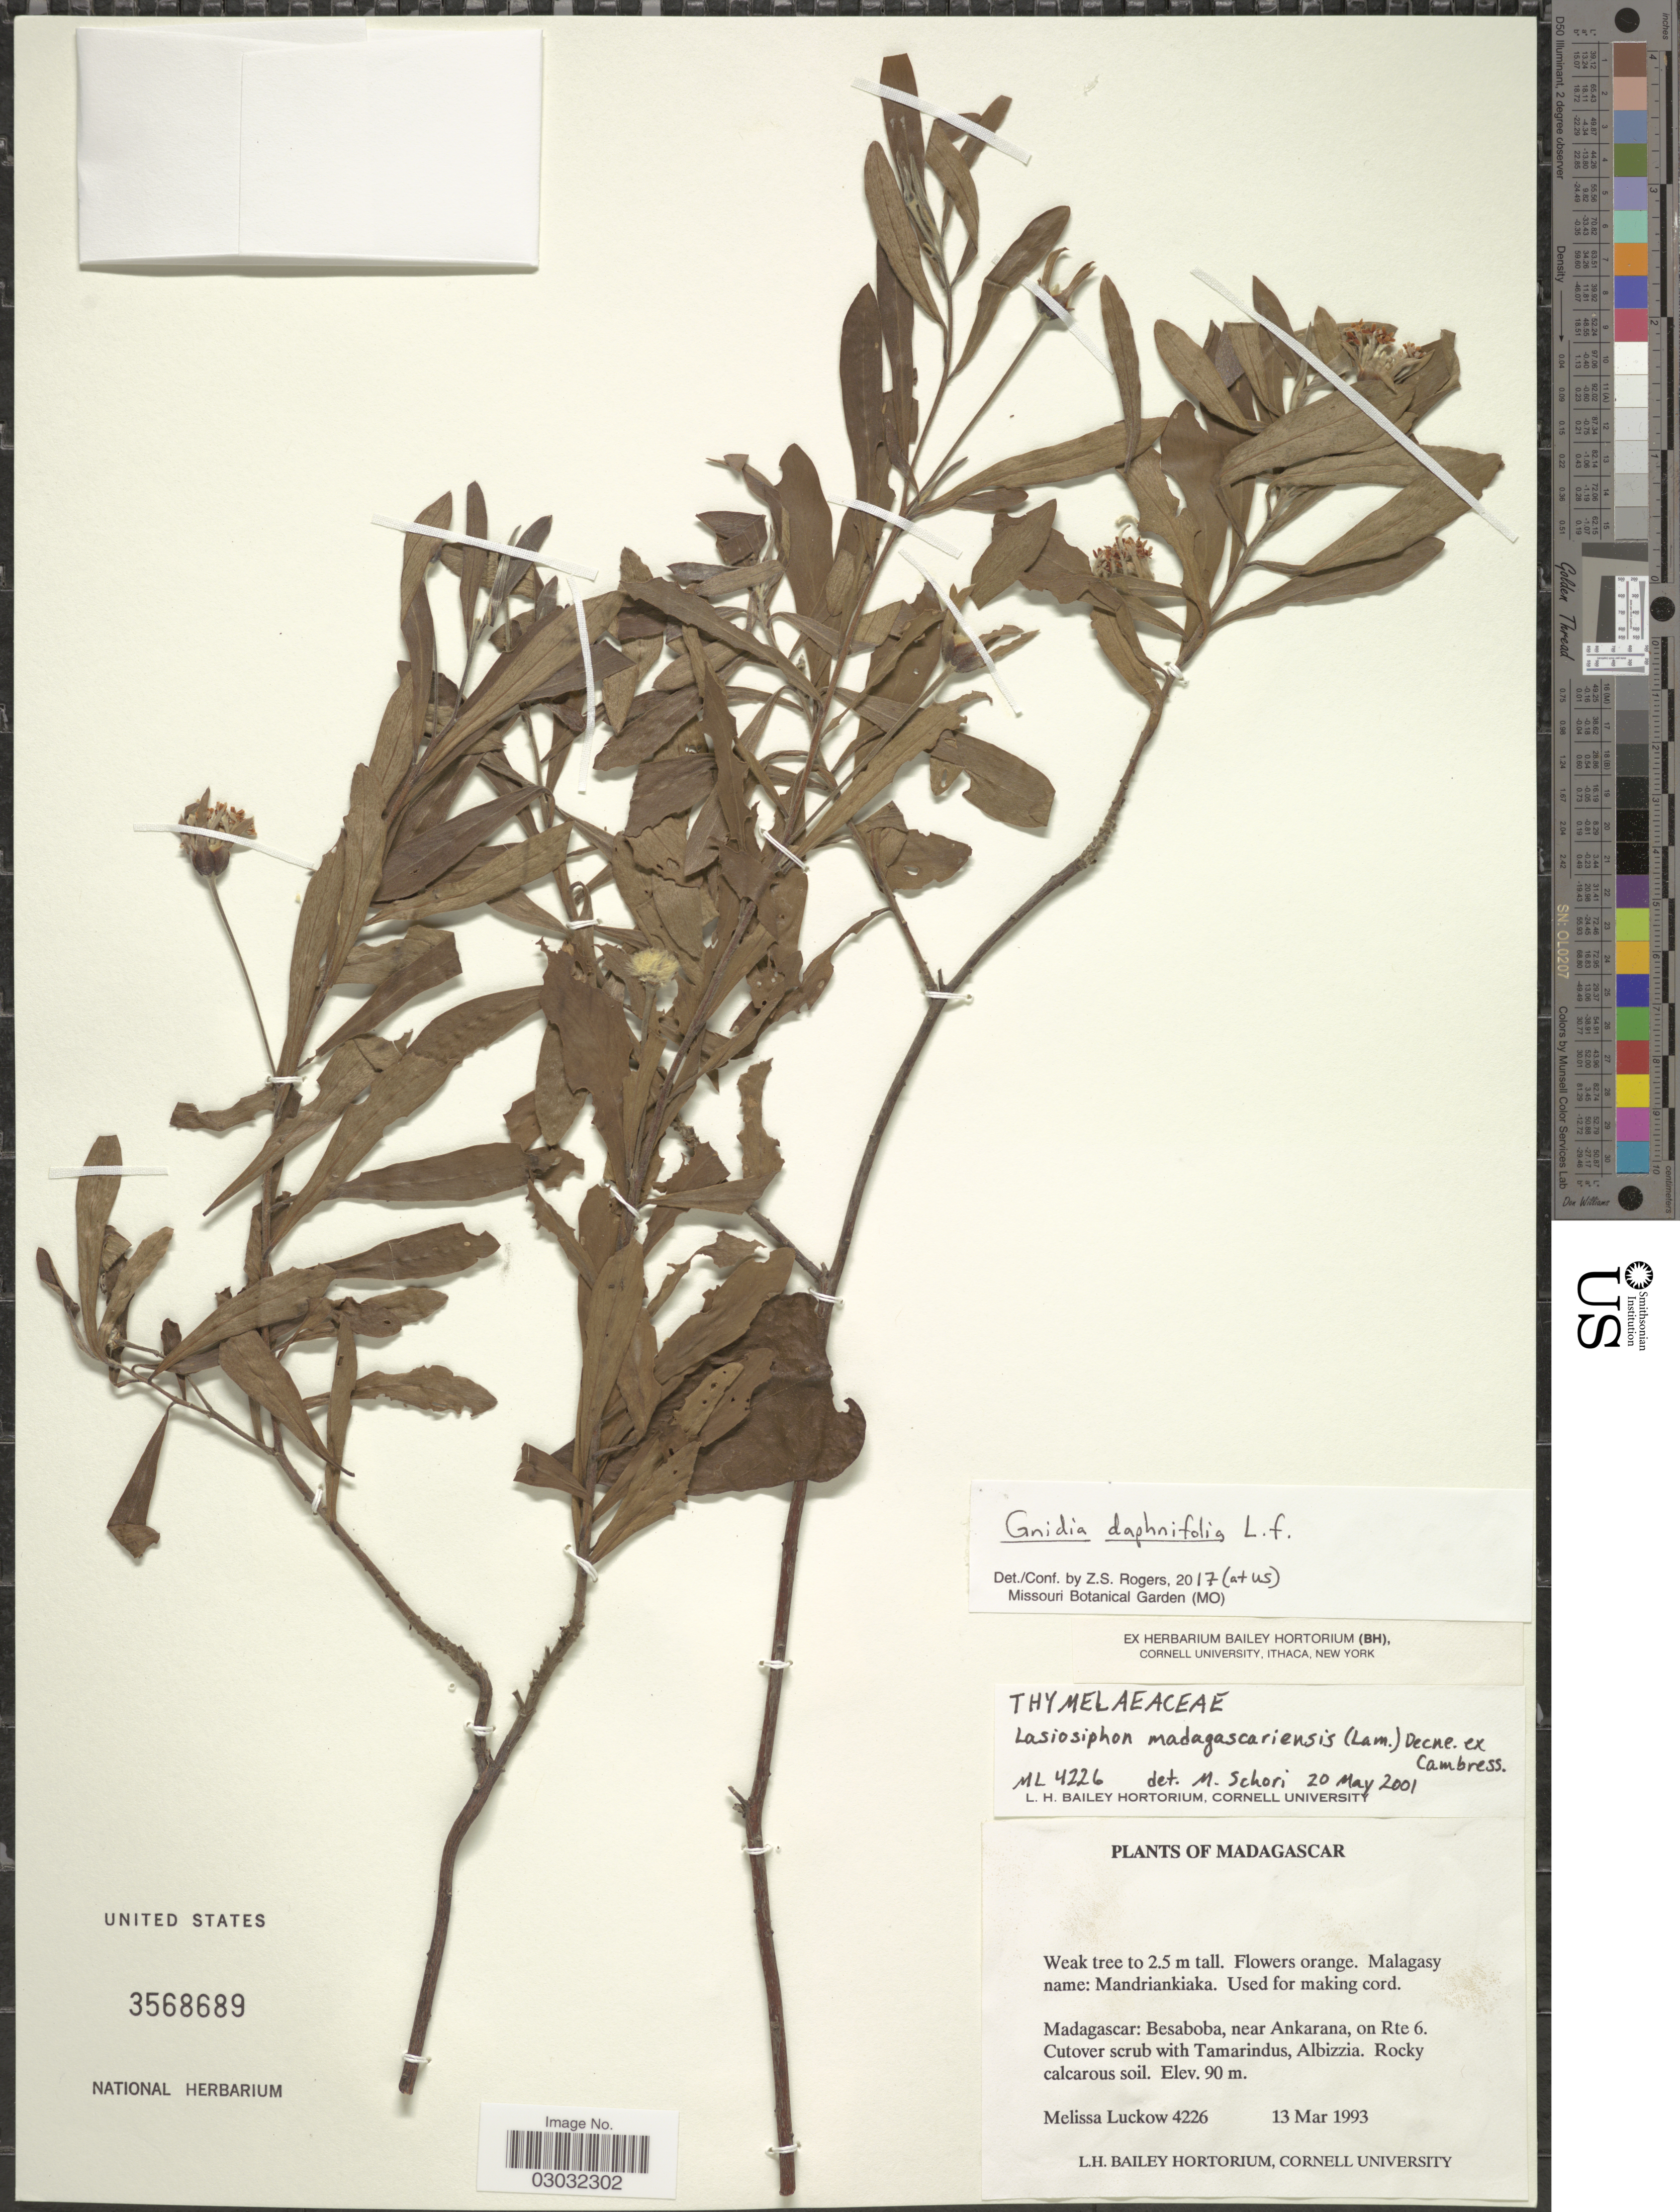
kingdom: Plantae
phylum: Tracheophyta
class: Magnoliopsida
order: Malvales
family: Thymelaeaceae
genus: Lasiosiphon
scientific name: Lasiosiphon daphnifolius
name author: (L. f.) Boatwr. & J.C. Manning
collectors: M. A. Luckow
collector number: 4226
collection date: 1993-03-13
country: Madagascar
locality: Besaboba, near Ankarana, on Rte. 6.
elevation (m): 90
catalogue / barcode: US 3568689